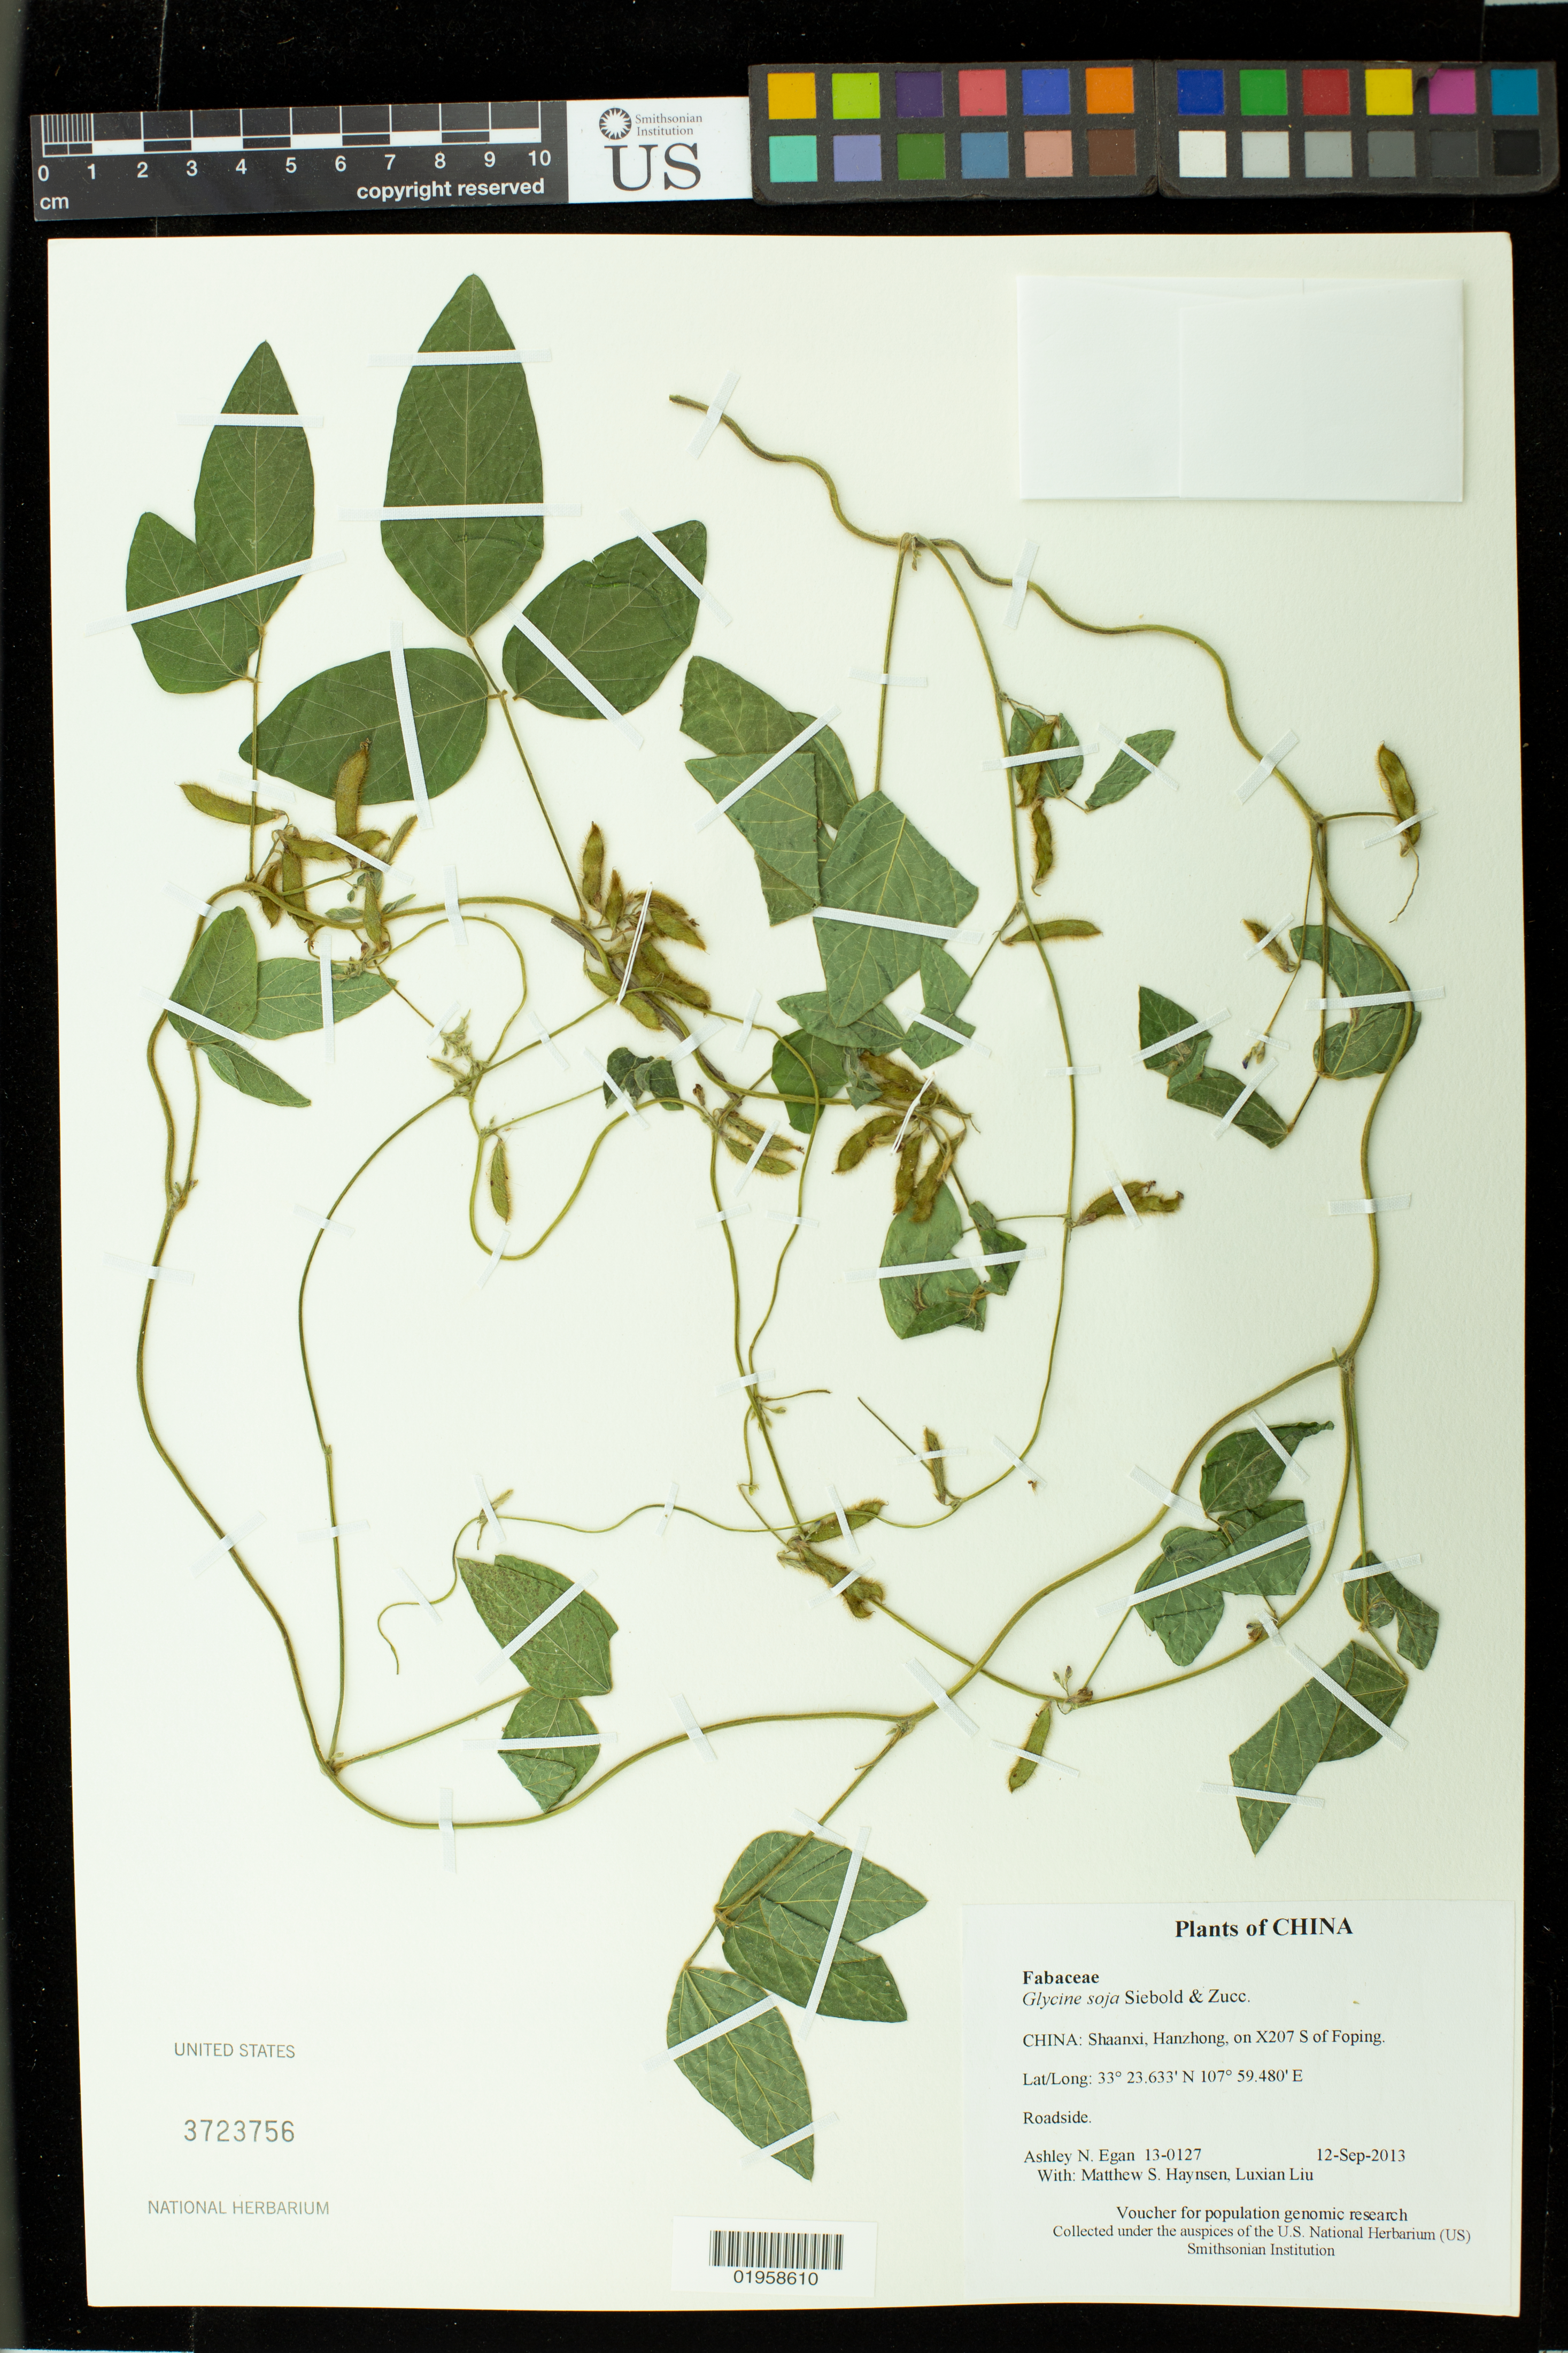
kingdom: Plantae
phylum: Tracheophyta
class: Magnoliopsida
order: Fabales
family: Fabaceae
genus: Glycine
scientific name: Glycine soja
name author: Siebold & Zucc.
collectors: A. N. Egan, M. Hansen & L. Liu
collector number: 13-0127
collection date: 2013-09-12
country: China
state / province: Shaanxi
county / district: Hanzhong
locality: on X207 S of Foping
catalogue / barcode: US 3723756